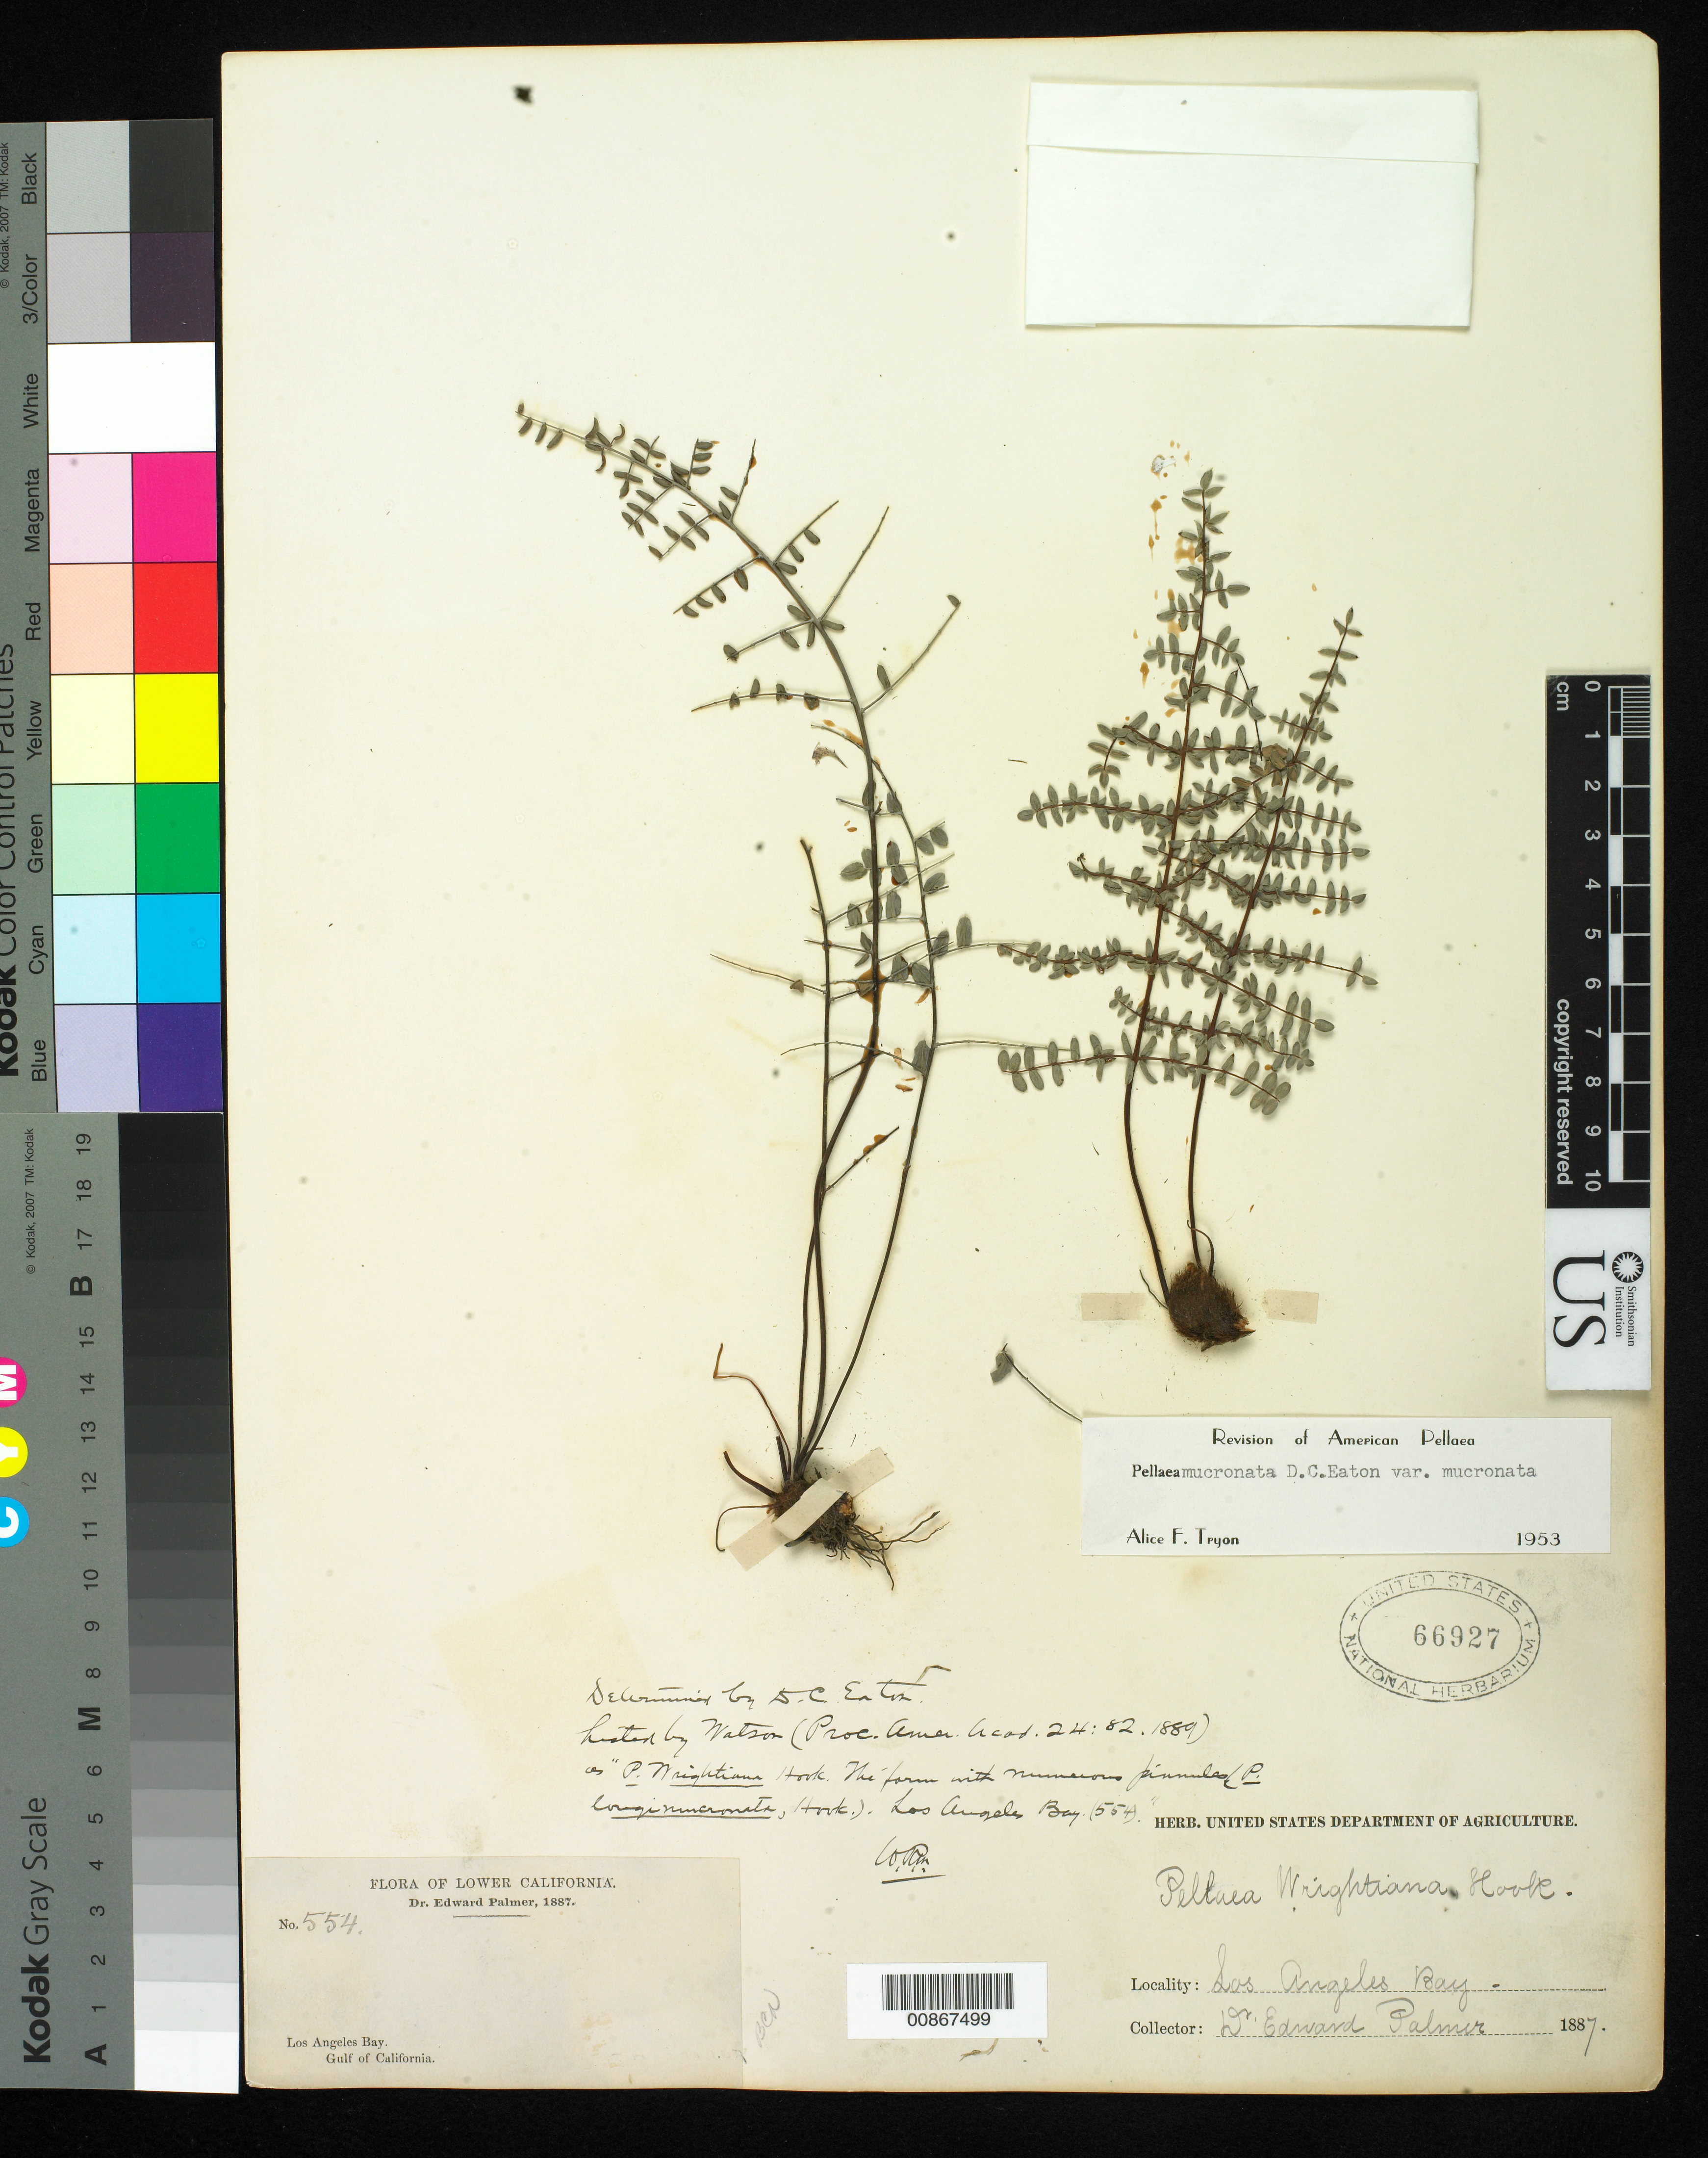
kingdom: Plantae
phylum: Tracheophyta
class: Polypodiopsida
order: Polypodiales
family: Pteridaceae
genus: Pellaea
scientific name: Pellaea mucronata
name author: (D.C. Eaton) D.C. Eaton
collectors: E. Palmer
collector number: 554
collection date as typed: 1887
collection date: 1887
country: Mexico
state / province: Baja California Norte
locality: Los Angeles Bay, Baja California.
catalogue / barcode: US 66927